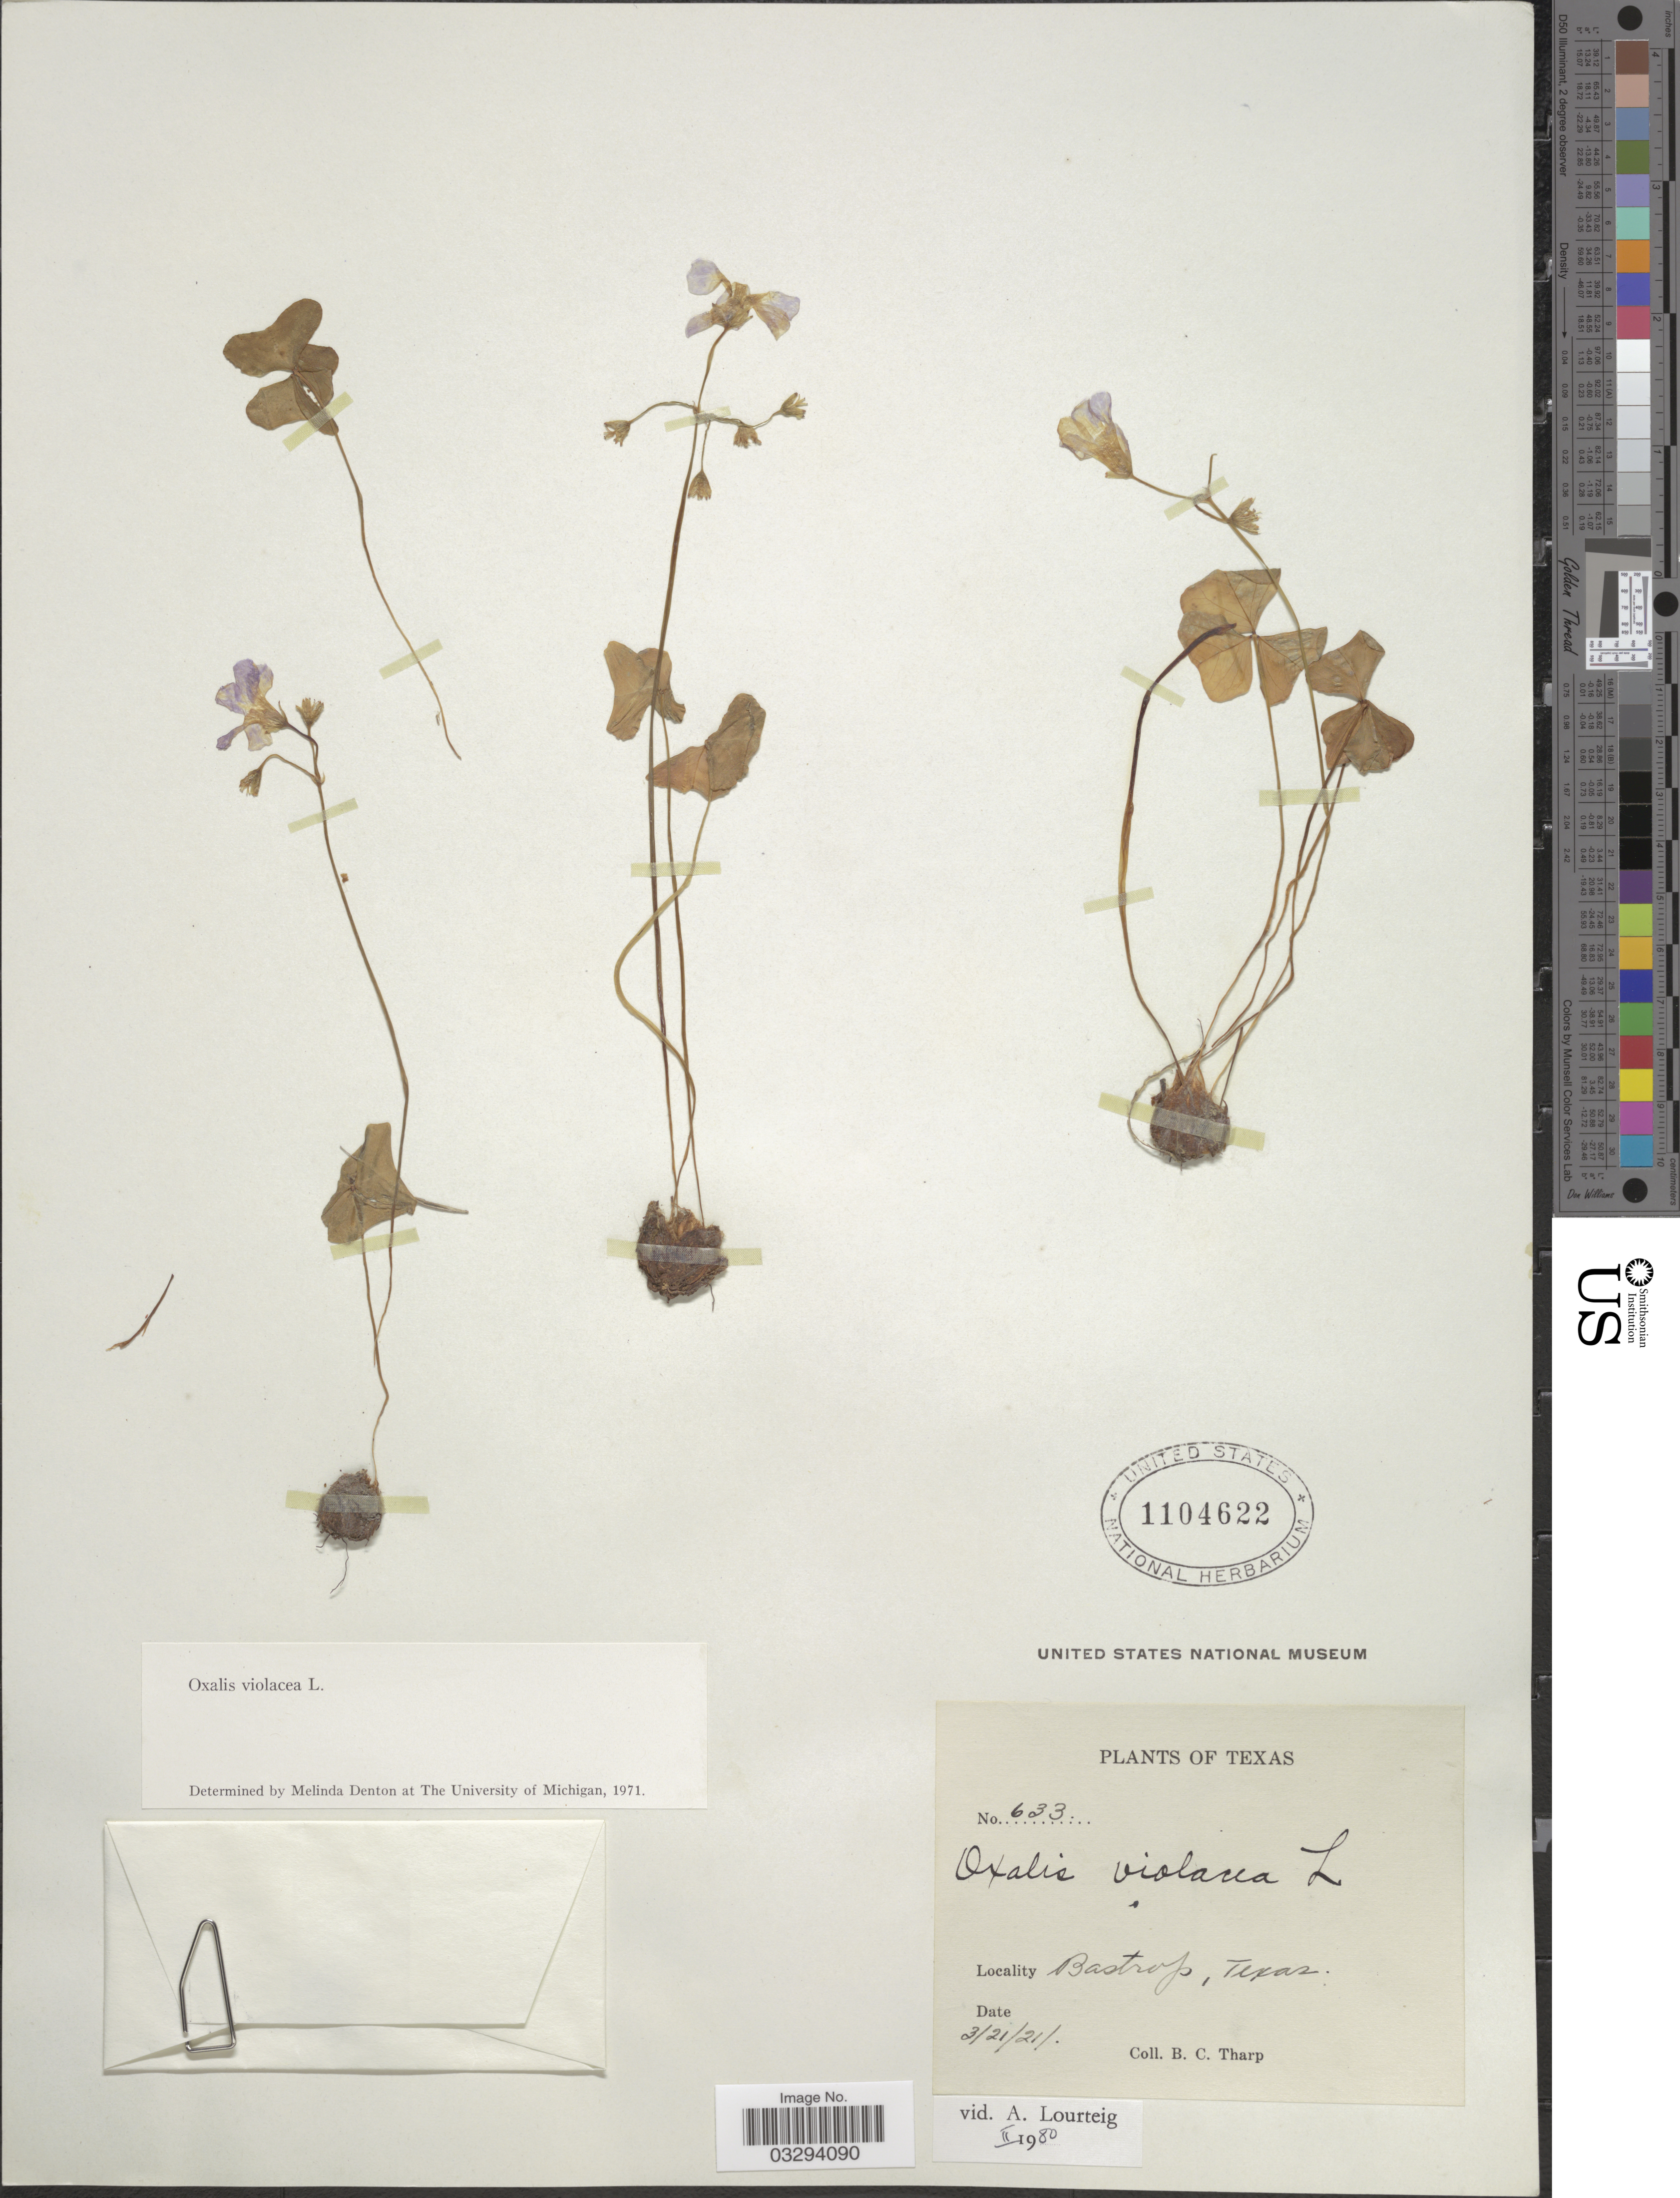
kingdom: Plantae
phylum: Tracheophyta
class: Magnoliopsida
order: Oxalidales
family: Oxalidaceae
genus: Oxalis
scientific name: Oxalis violacea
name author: L.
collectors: B. C. Tharp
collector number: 633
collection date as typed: Transcribed d/m/y: 21/3/21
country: United States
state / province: Texas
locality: Bastrop.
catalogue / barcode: US 1104622